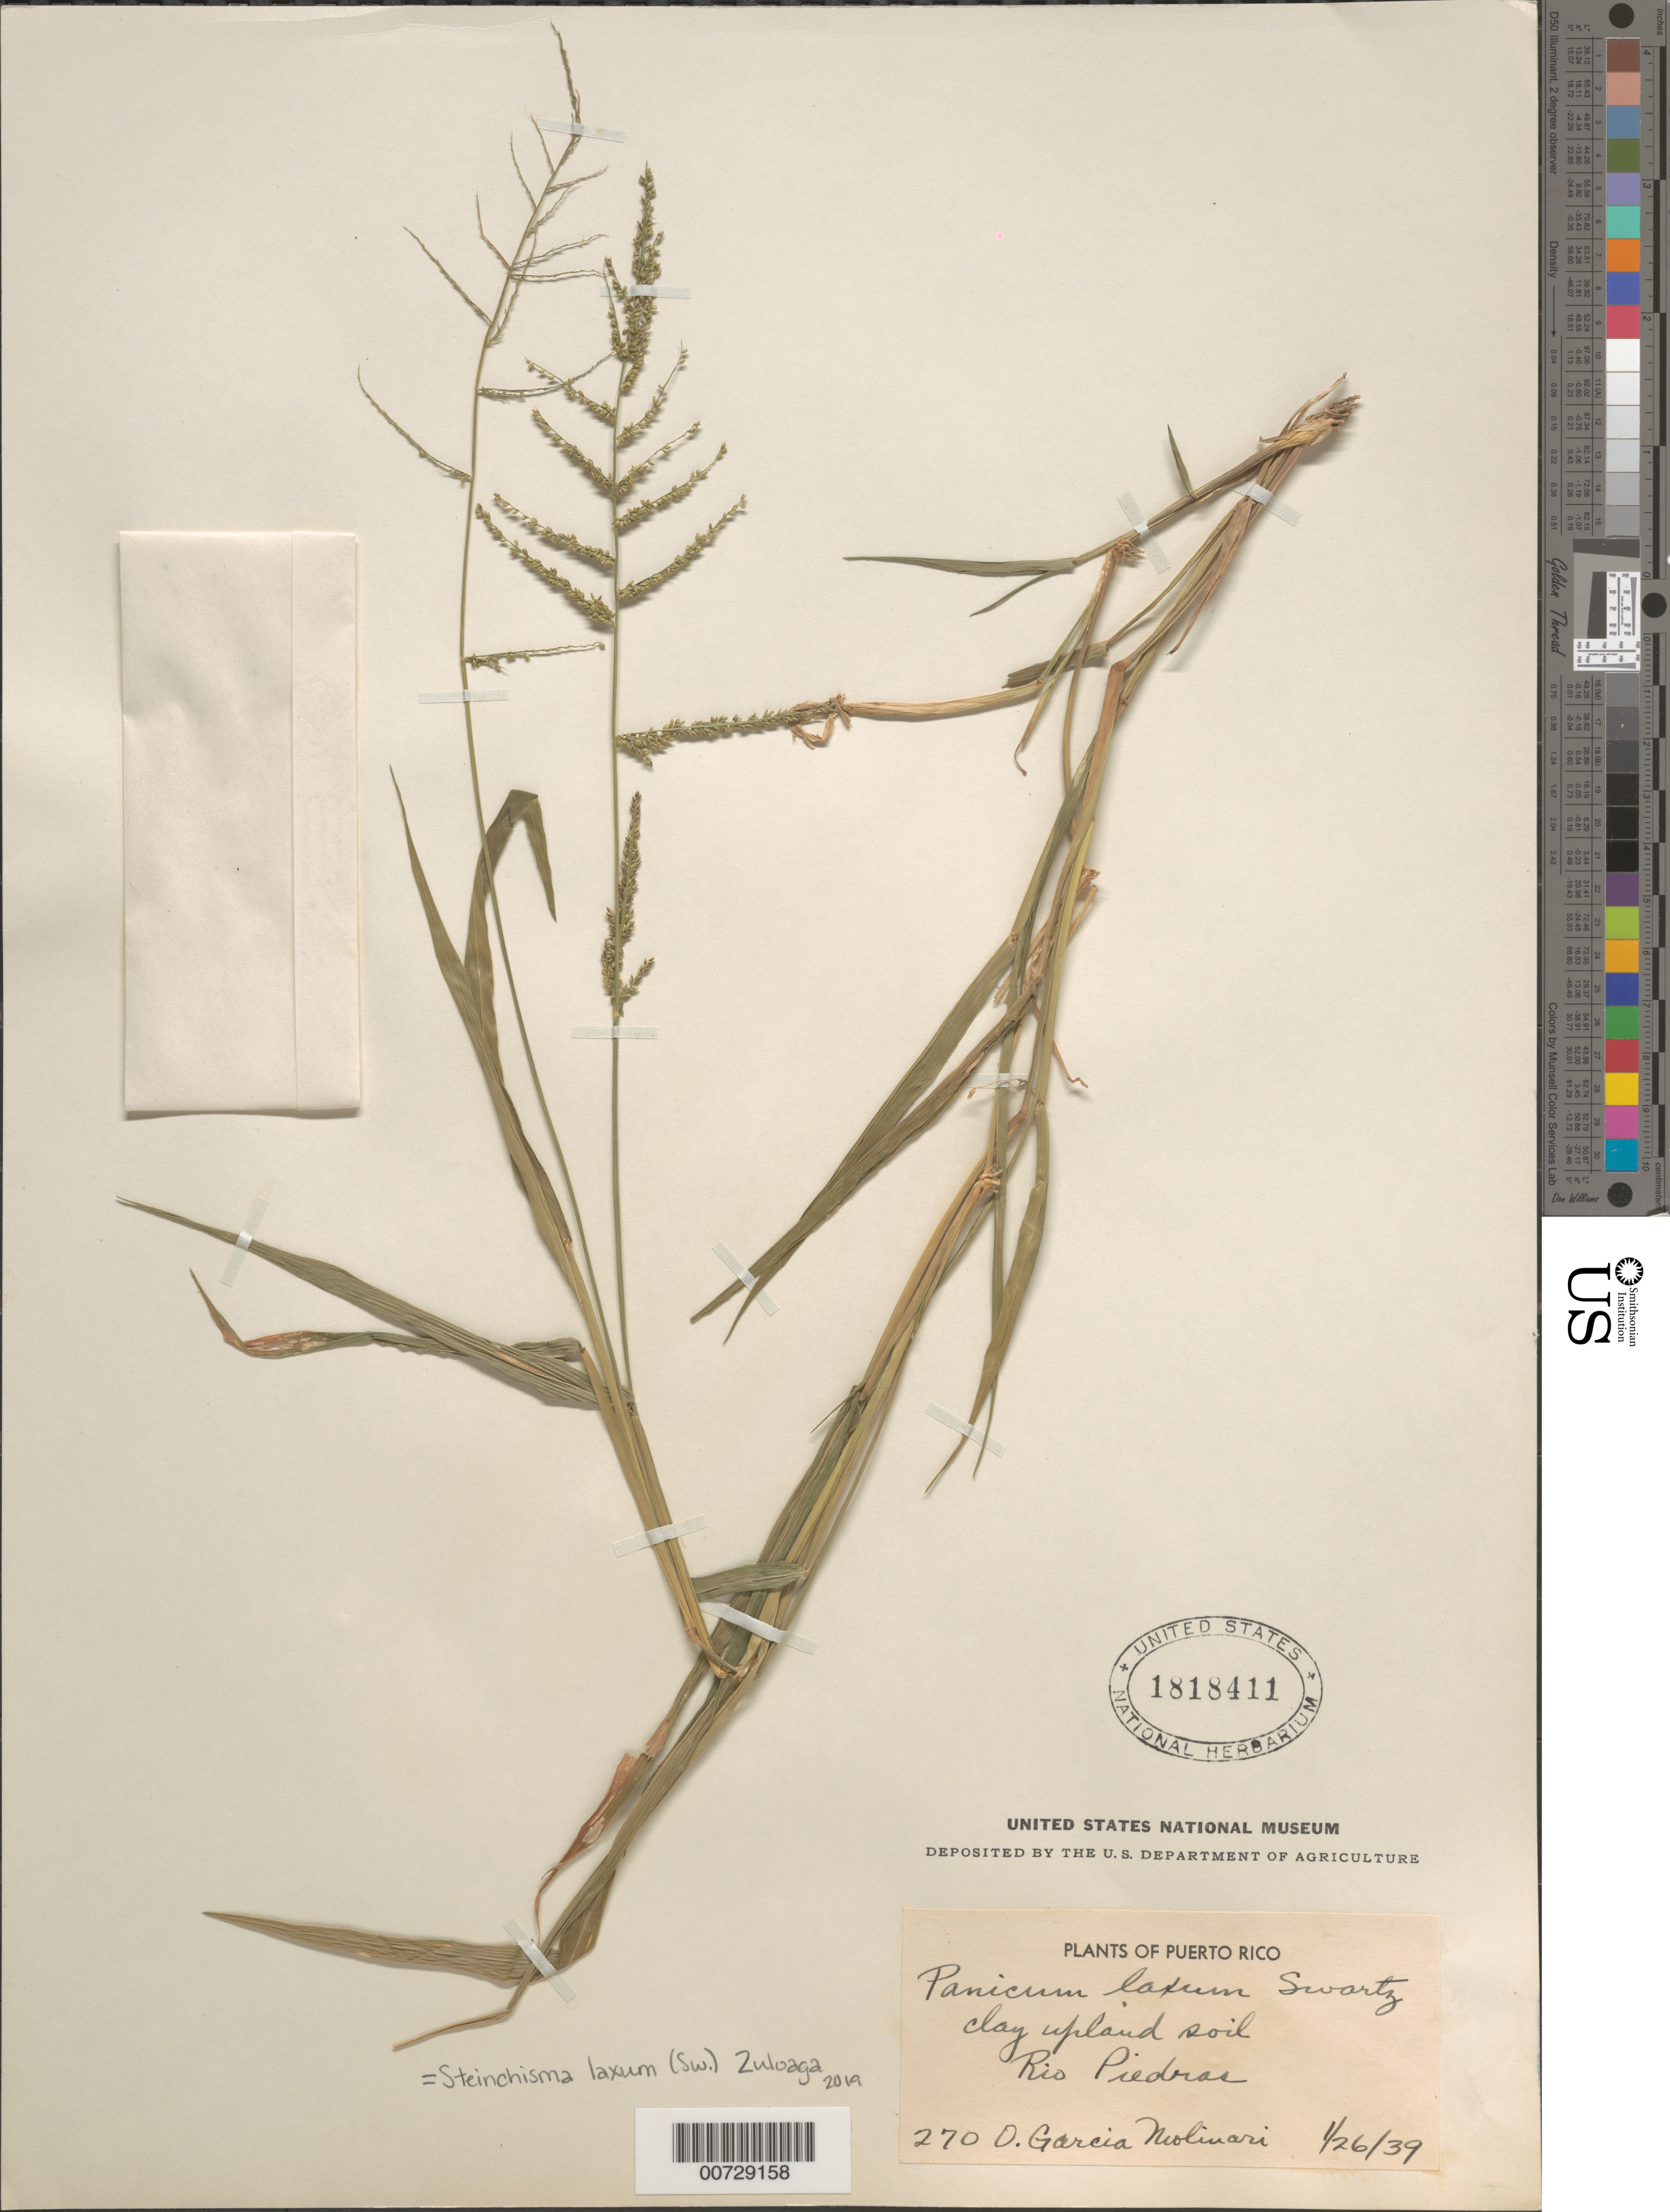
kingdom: Plantae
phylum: Tracheophyta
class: Liliopsida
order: Poales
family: Poaceae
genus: Steinchisma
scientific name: Steinchisma laxum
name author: (Sw.) Zuloaga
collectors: O. García-Molinari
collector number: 270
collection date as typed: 26 Jan 1939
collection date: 1939-01-26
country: Puerto Rico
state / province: San Juan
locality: Río Piedras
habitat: Clay upland soil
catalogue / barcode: US 1818411